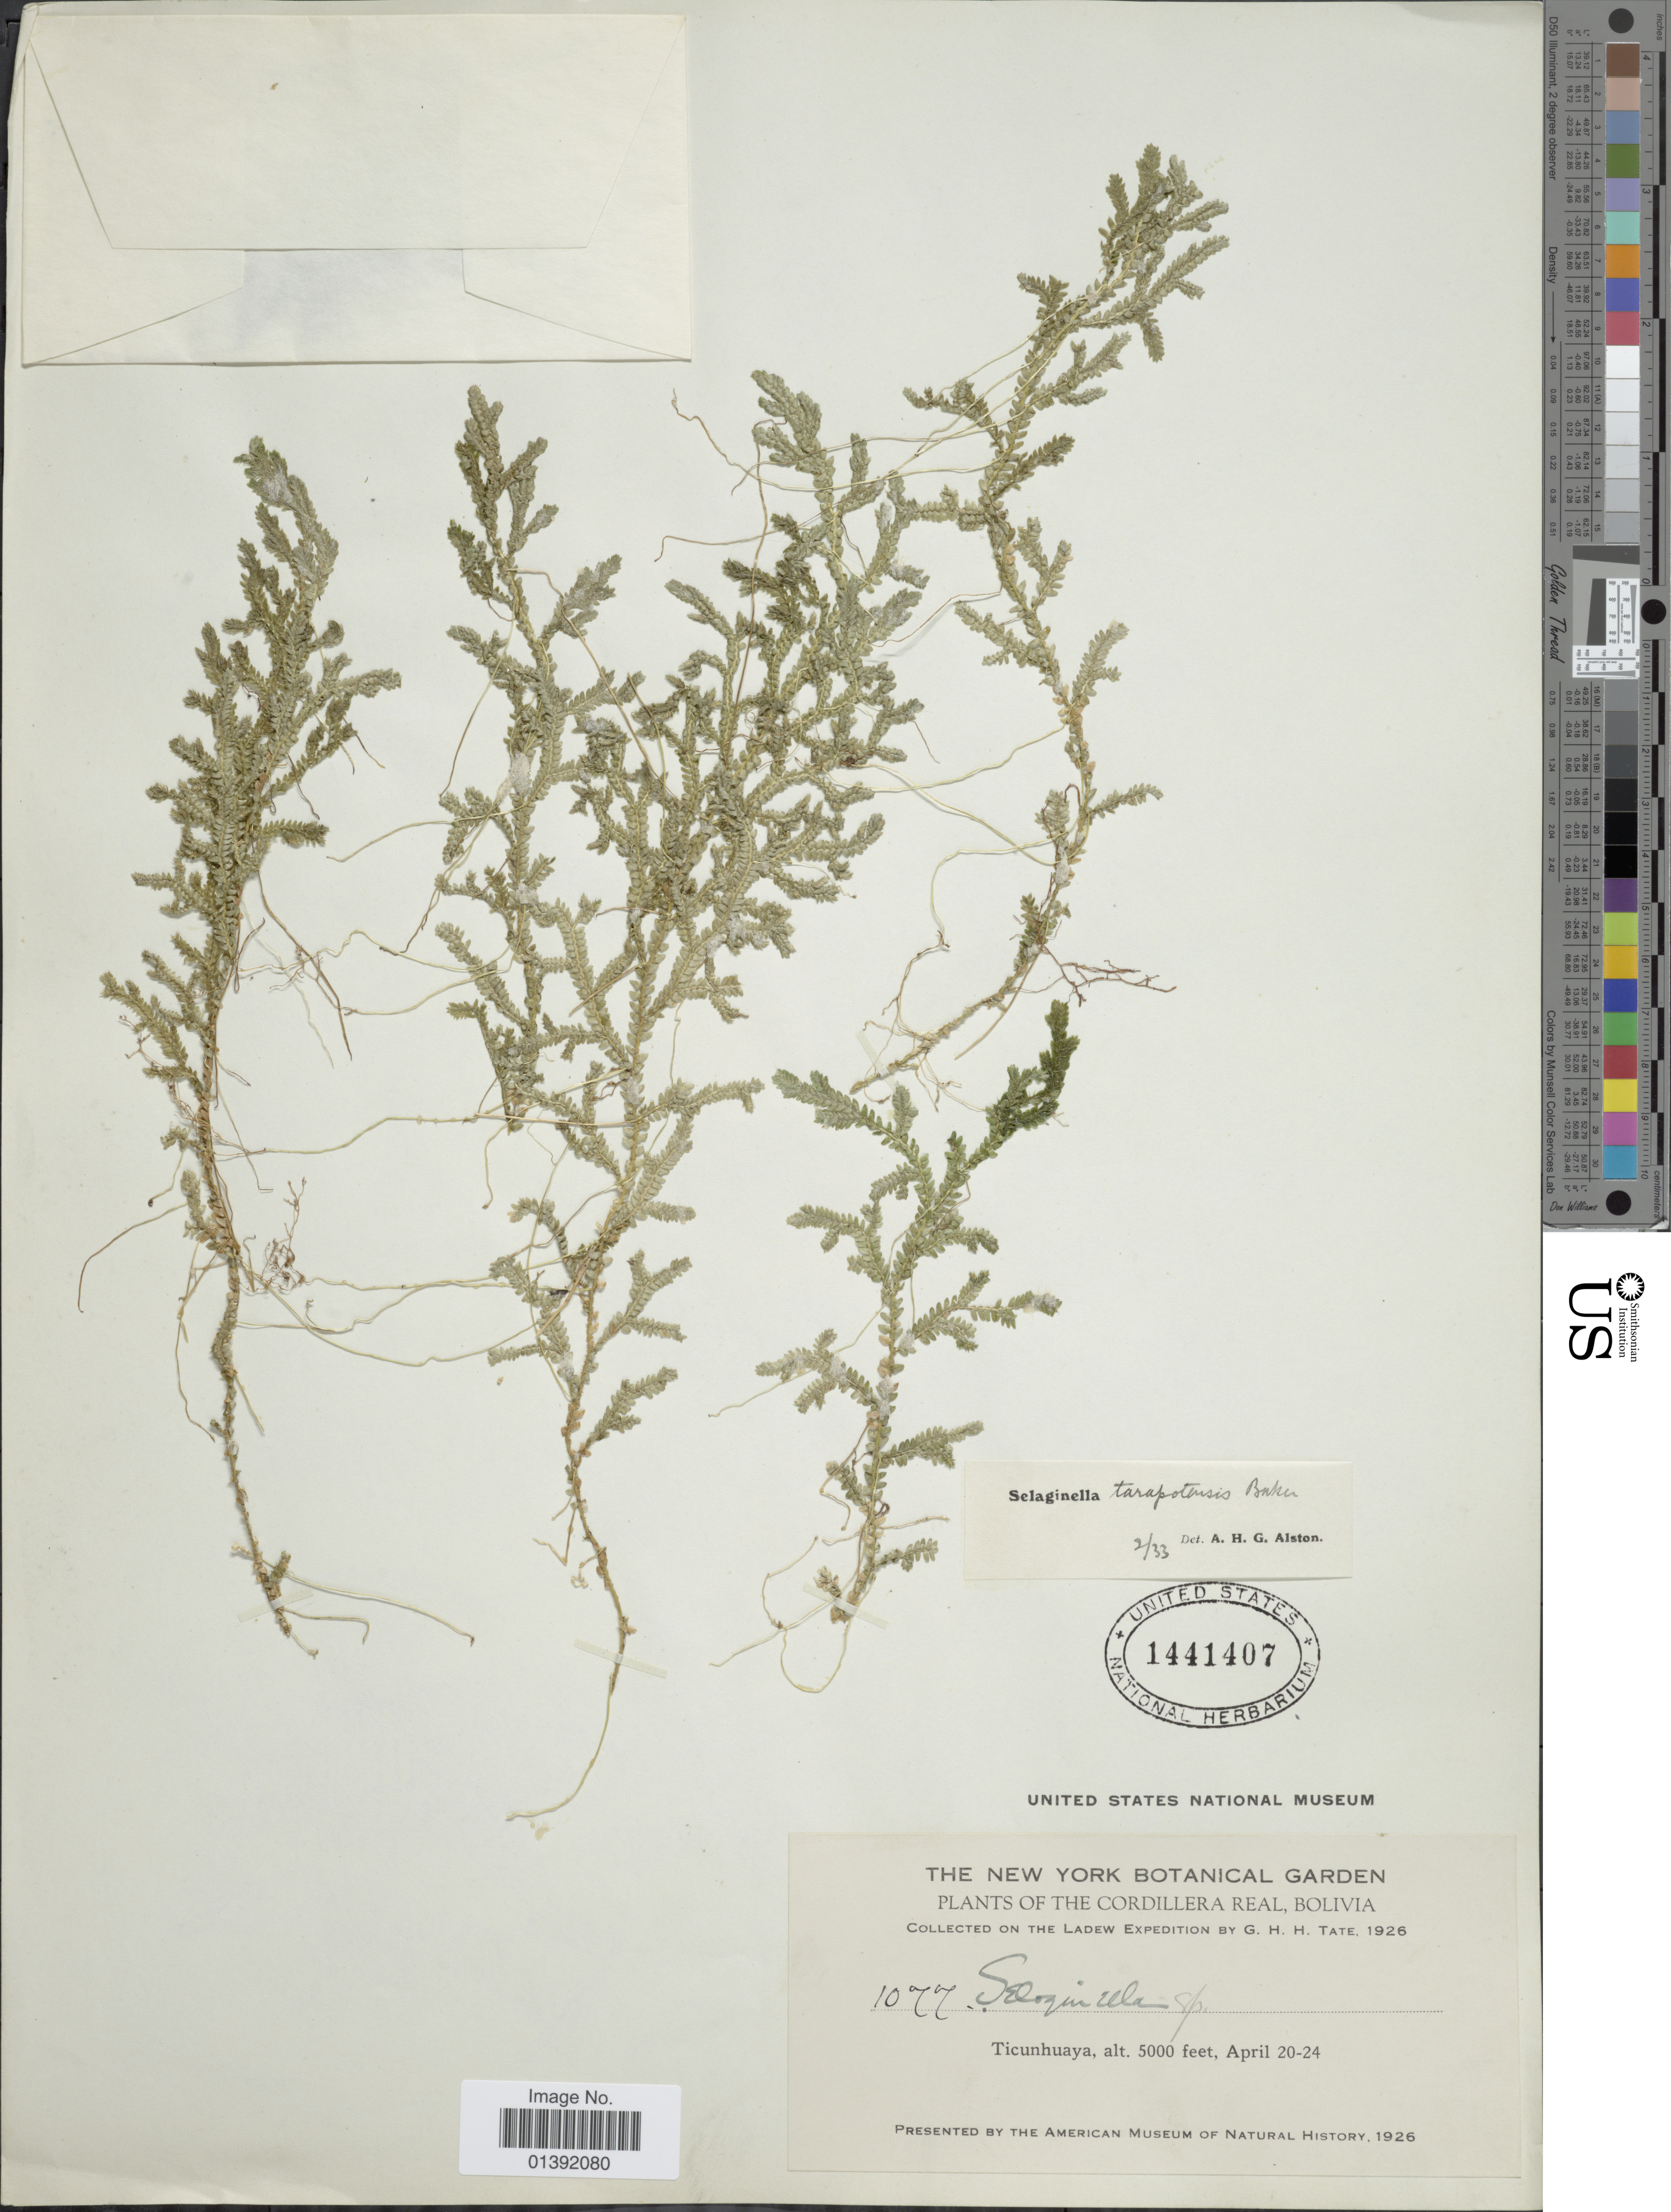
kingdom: Plantae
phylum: Tracheophyta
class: Lycopodiopsida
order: Selaginellales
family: Selaginellaceae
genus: Selaginella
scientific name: Selaginella tarapotensis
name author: Baker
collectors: H. Tate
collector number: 1077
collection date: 1926-04-20/1926-04-24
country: Bolivia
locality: Cordillera Real, Ticunhuaya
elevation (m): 1524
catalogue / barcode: US 1441407